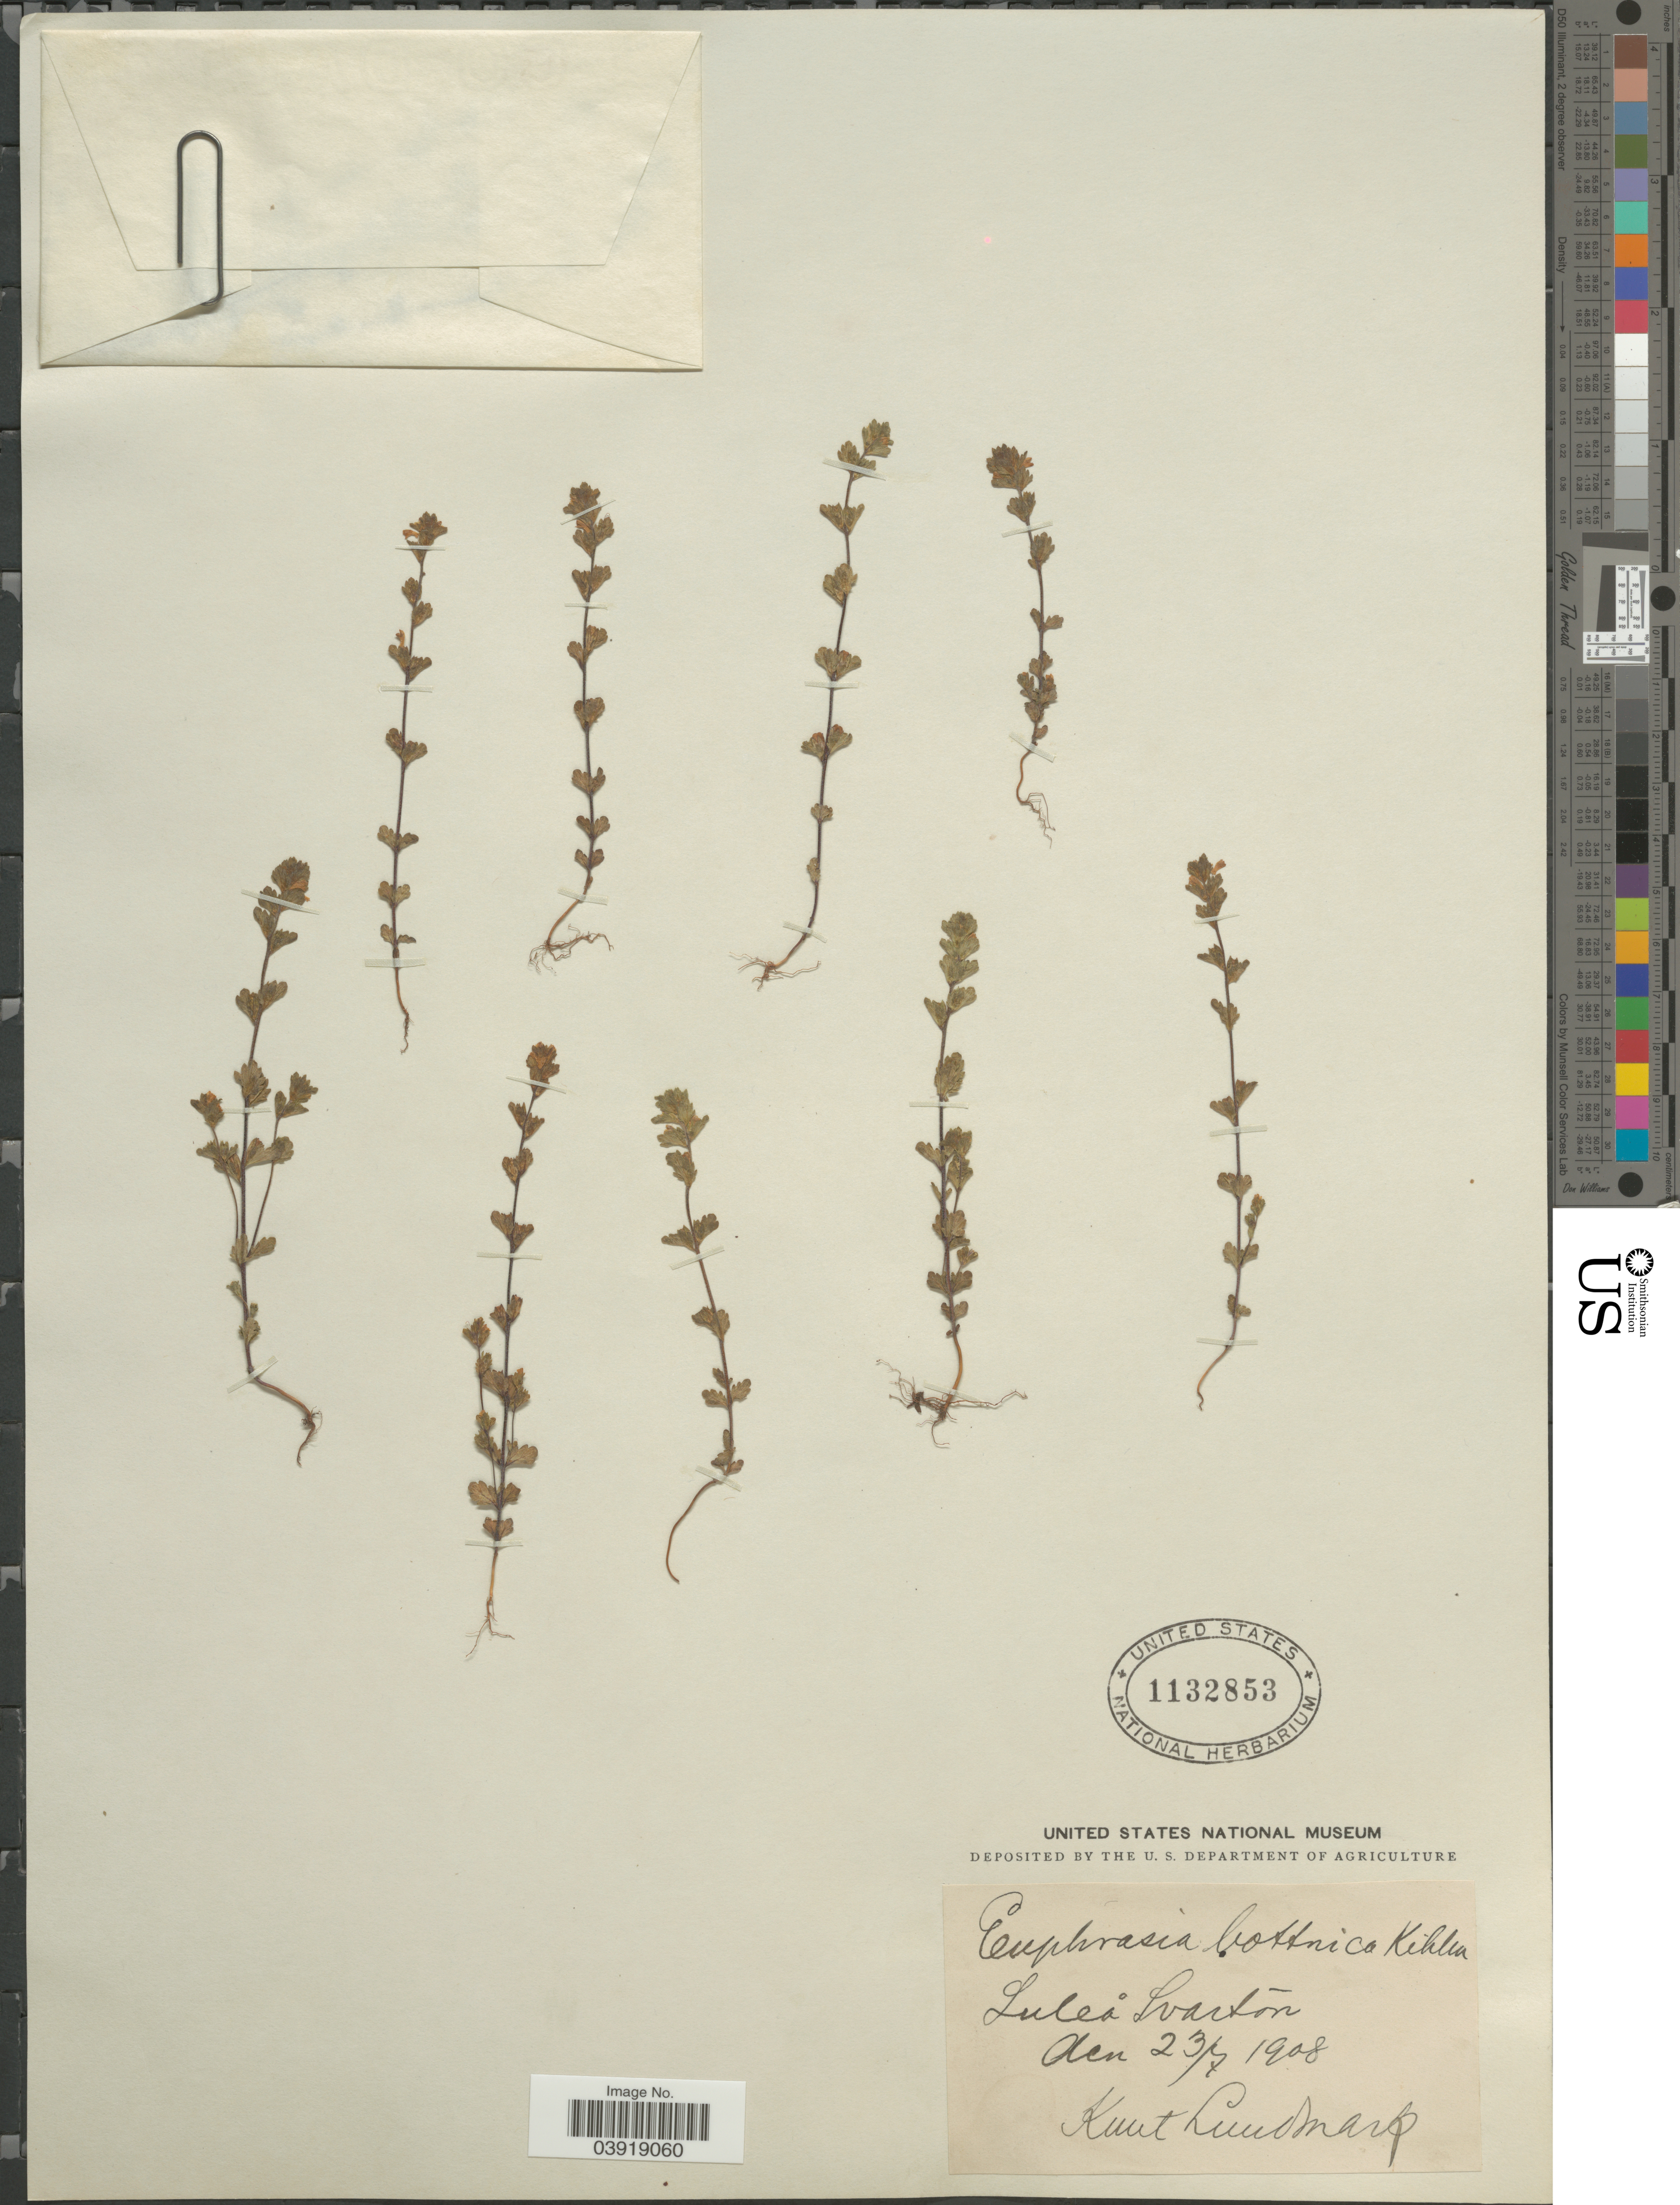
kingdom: Plantae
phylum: Tracheophyta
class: Magnoliopsida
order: Lamiales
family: Orobanchaceae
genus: Euphrasia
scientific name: Euphrasia bottnica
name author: Kihlm.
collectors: Lundmark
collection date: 1908-07-23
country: Sweden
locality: Luleå Svartón.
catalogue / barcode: US 1132853